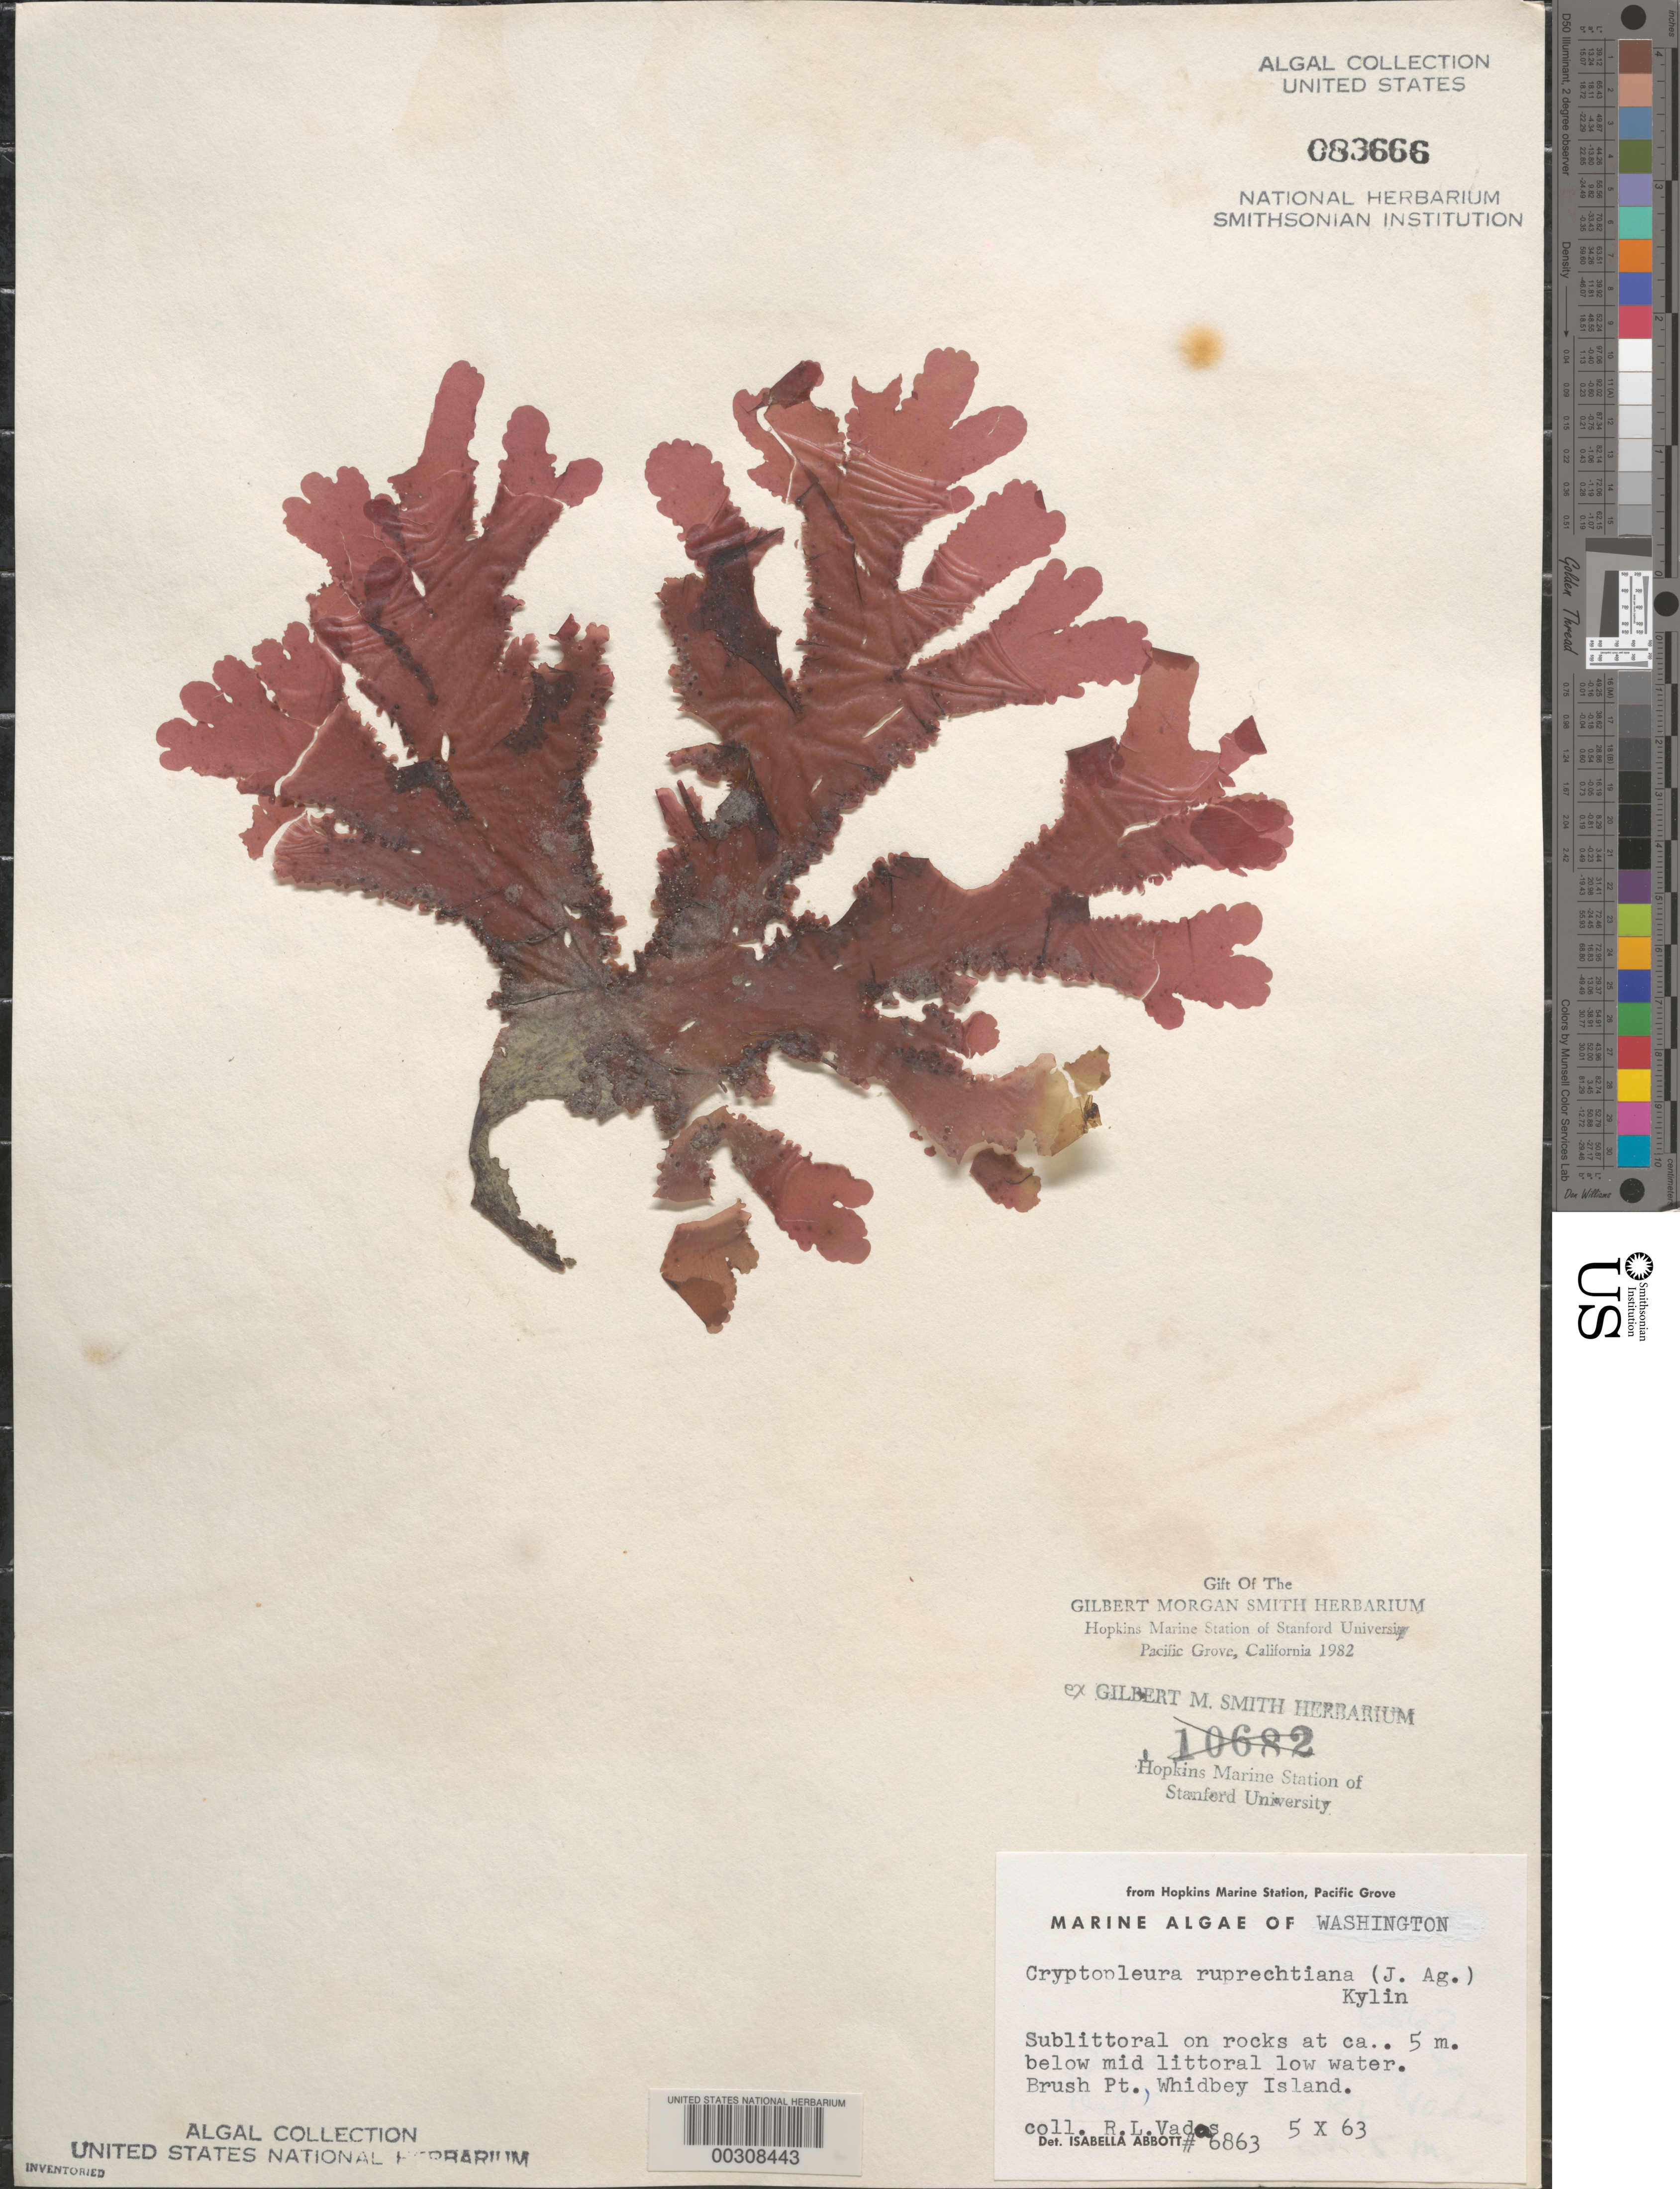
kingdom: Plantae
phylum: Rhodophyta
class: Florideophyceae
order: Ceramiales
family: Delesseriaceae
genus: Cryptopleura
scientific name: Cryptopleura ruprechtiana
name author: (J. Agardh) Kylin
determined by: Abbott, Isabella A.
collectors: R. Vadas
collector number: IAA 6863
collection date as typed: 05 Oct 1963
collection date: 1963-10-05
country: United States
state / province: Washington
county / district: Island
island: Whidbey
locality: Brush Point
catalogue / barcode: US 83666